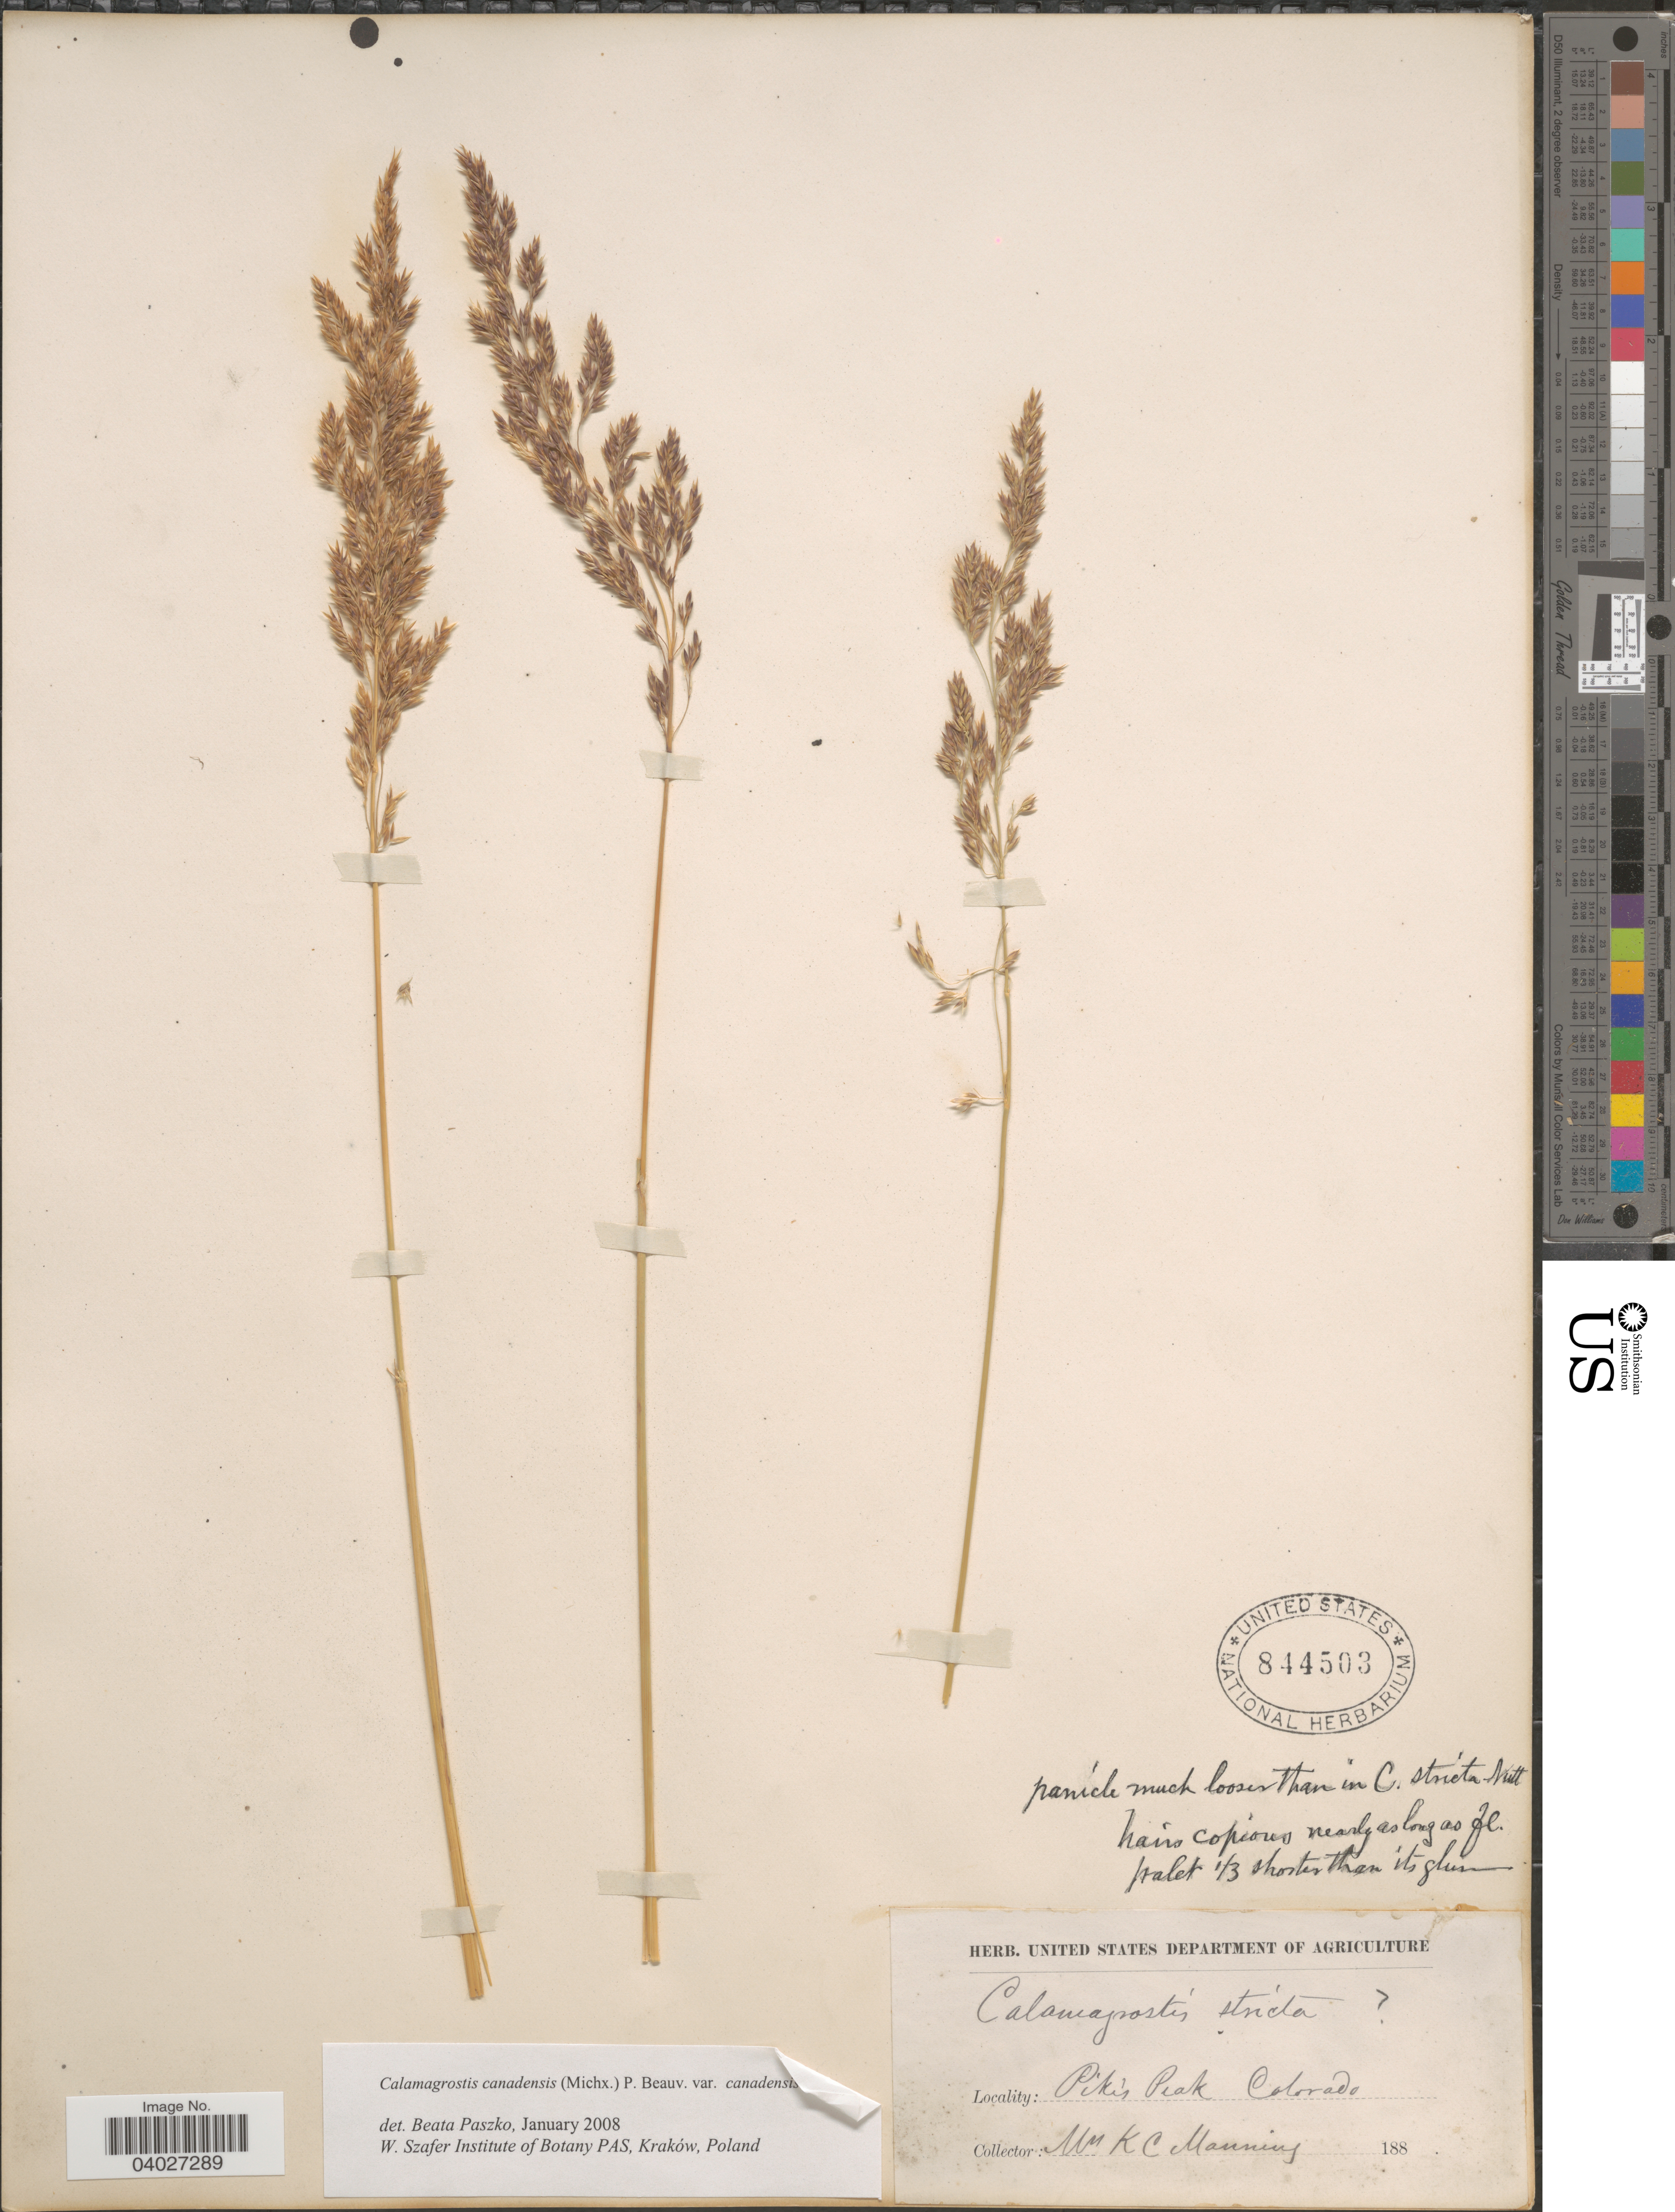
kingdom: Plantae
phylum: Tracheophyta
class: Liliopsida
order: Poales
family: Poaceae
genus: Calamagrostis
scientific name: Calamagrostis canadensis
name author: (Michx.) P. Beauv.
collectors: K. Manning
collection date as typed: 188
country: United States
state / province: Colorado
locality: Pikes Peak.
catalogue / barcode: US 844503